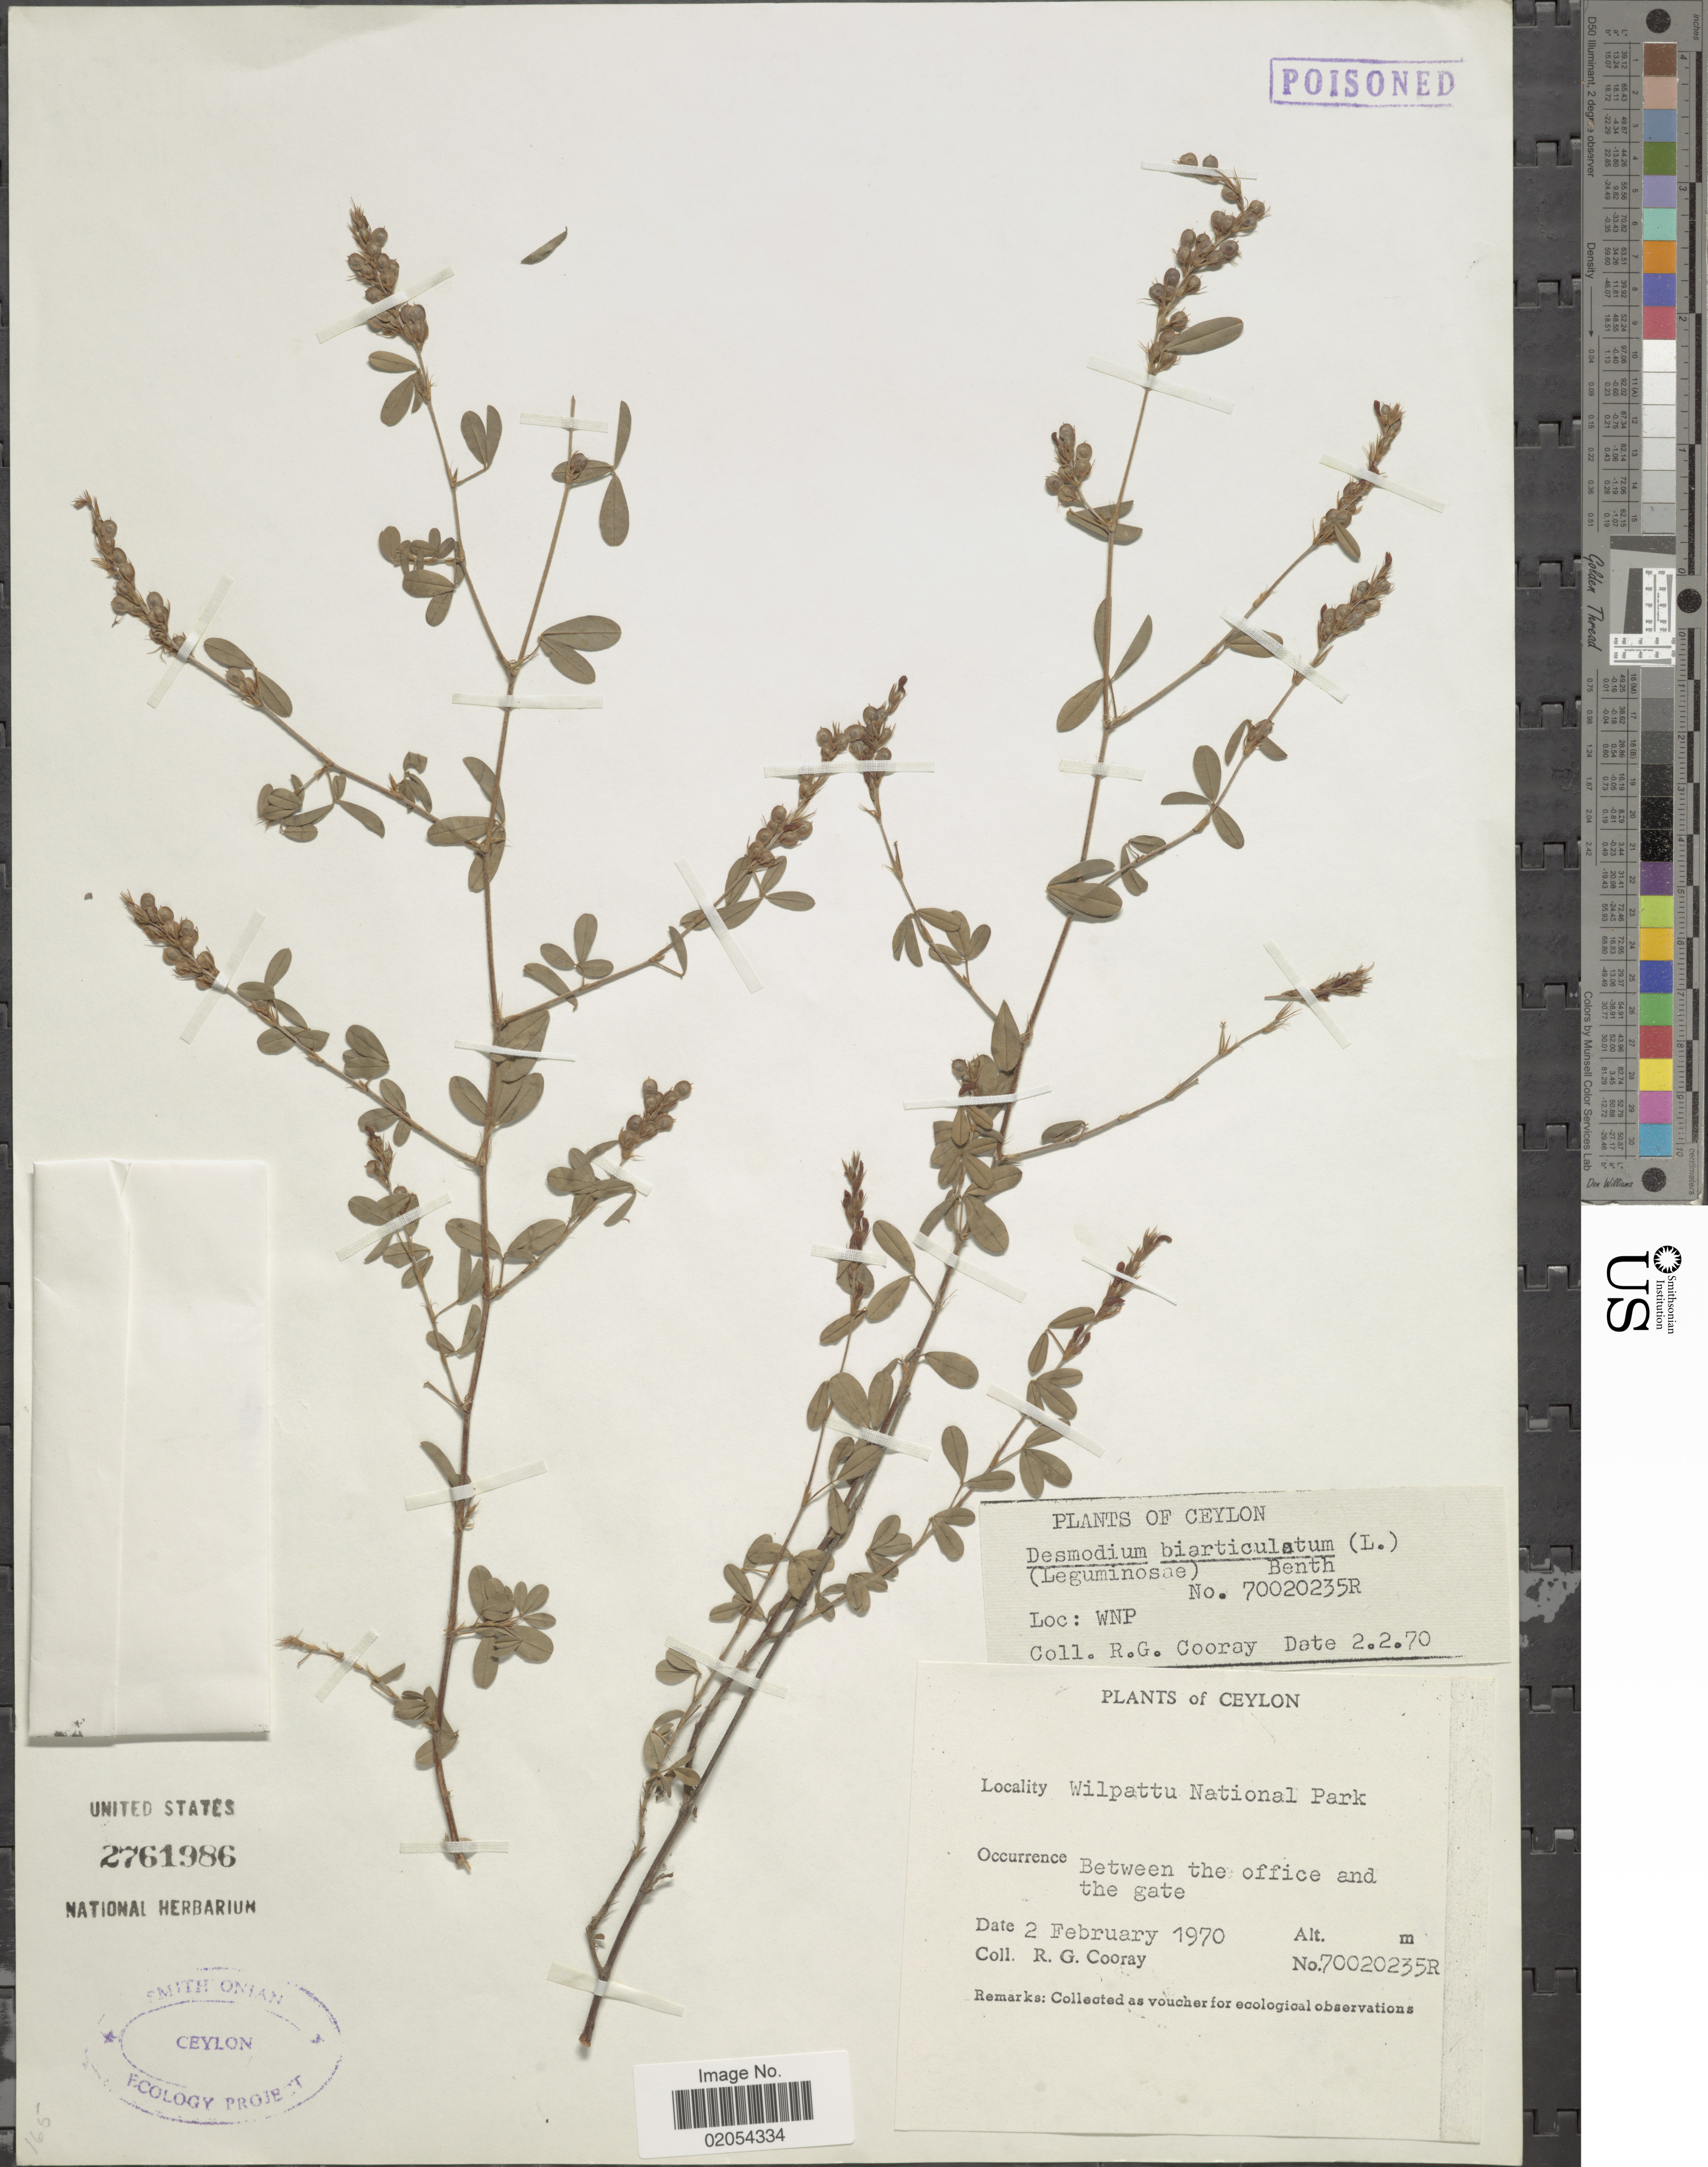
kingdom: Plantae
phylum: Tracheophyta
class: Magnoliopsida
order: Fabales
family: Fabaceae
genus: Aphyllodium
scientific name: Aphyllodium biarticulatum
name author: (L.) Gagnep.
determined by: Strong, Mark T., (BOT), Smithsonian Institution - National Museum of Natural History (UNITED STATES)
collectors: R. Cooray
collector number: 70020235R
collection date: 1970-02-02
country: Sri Lanka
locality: Ceylon, Wilpattu National Park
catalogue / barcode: US 2761986